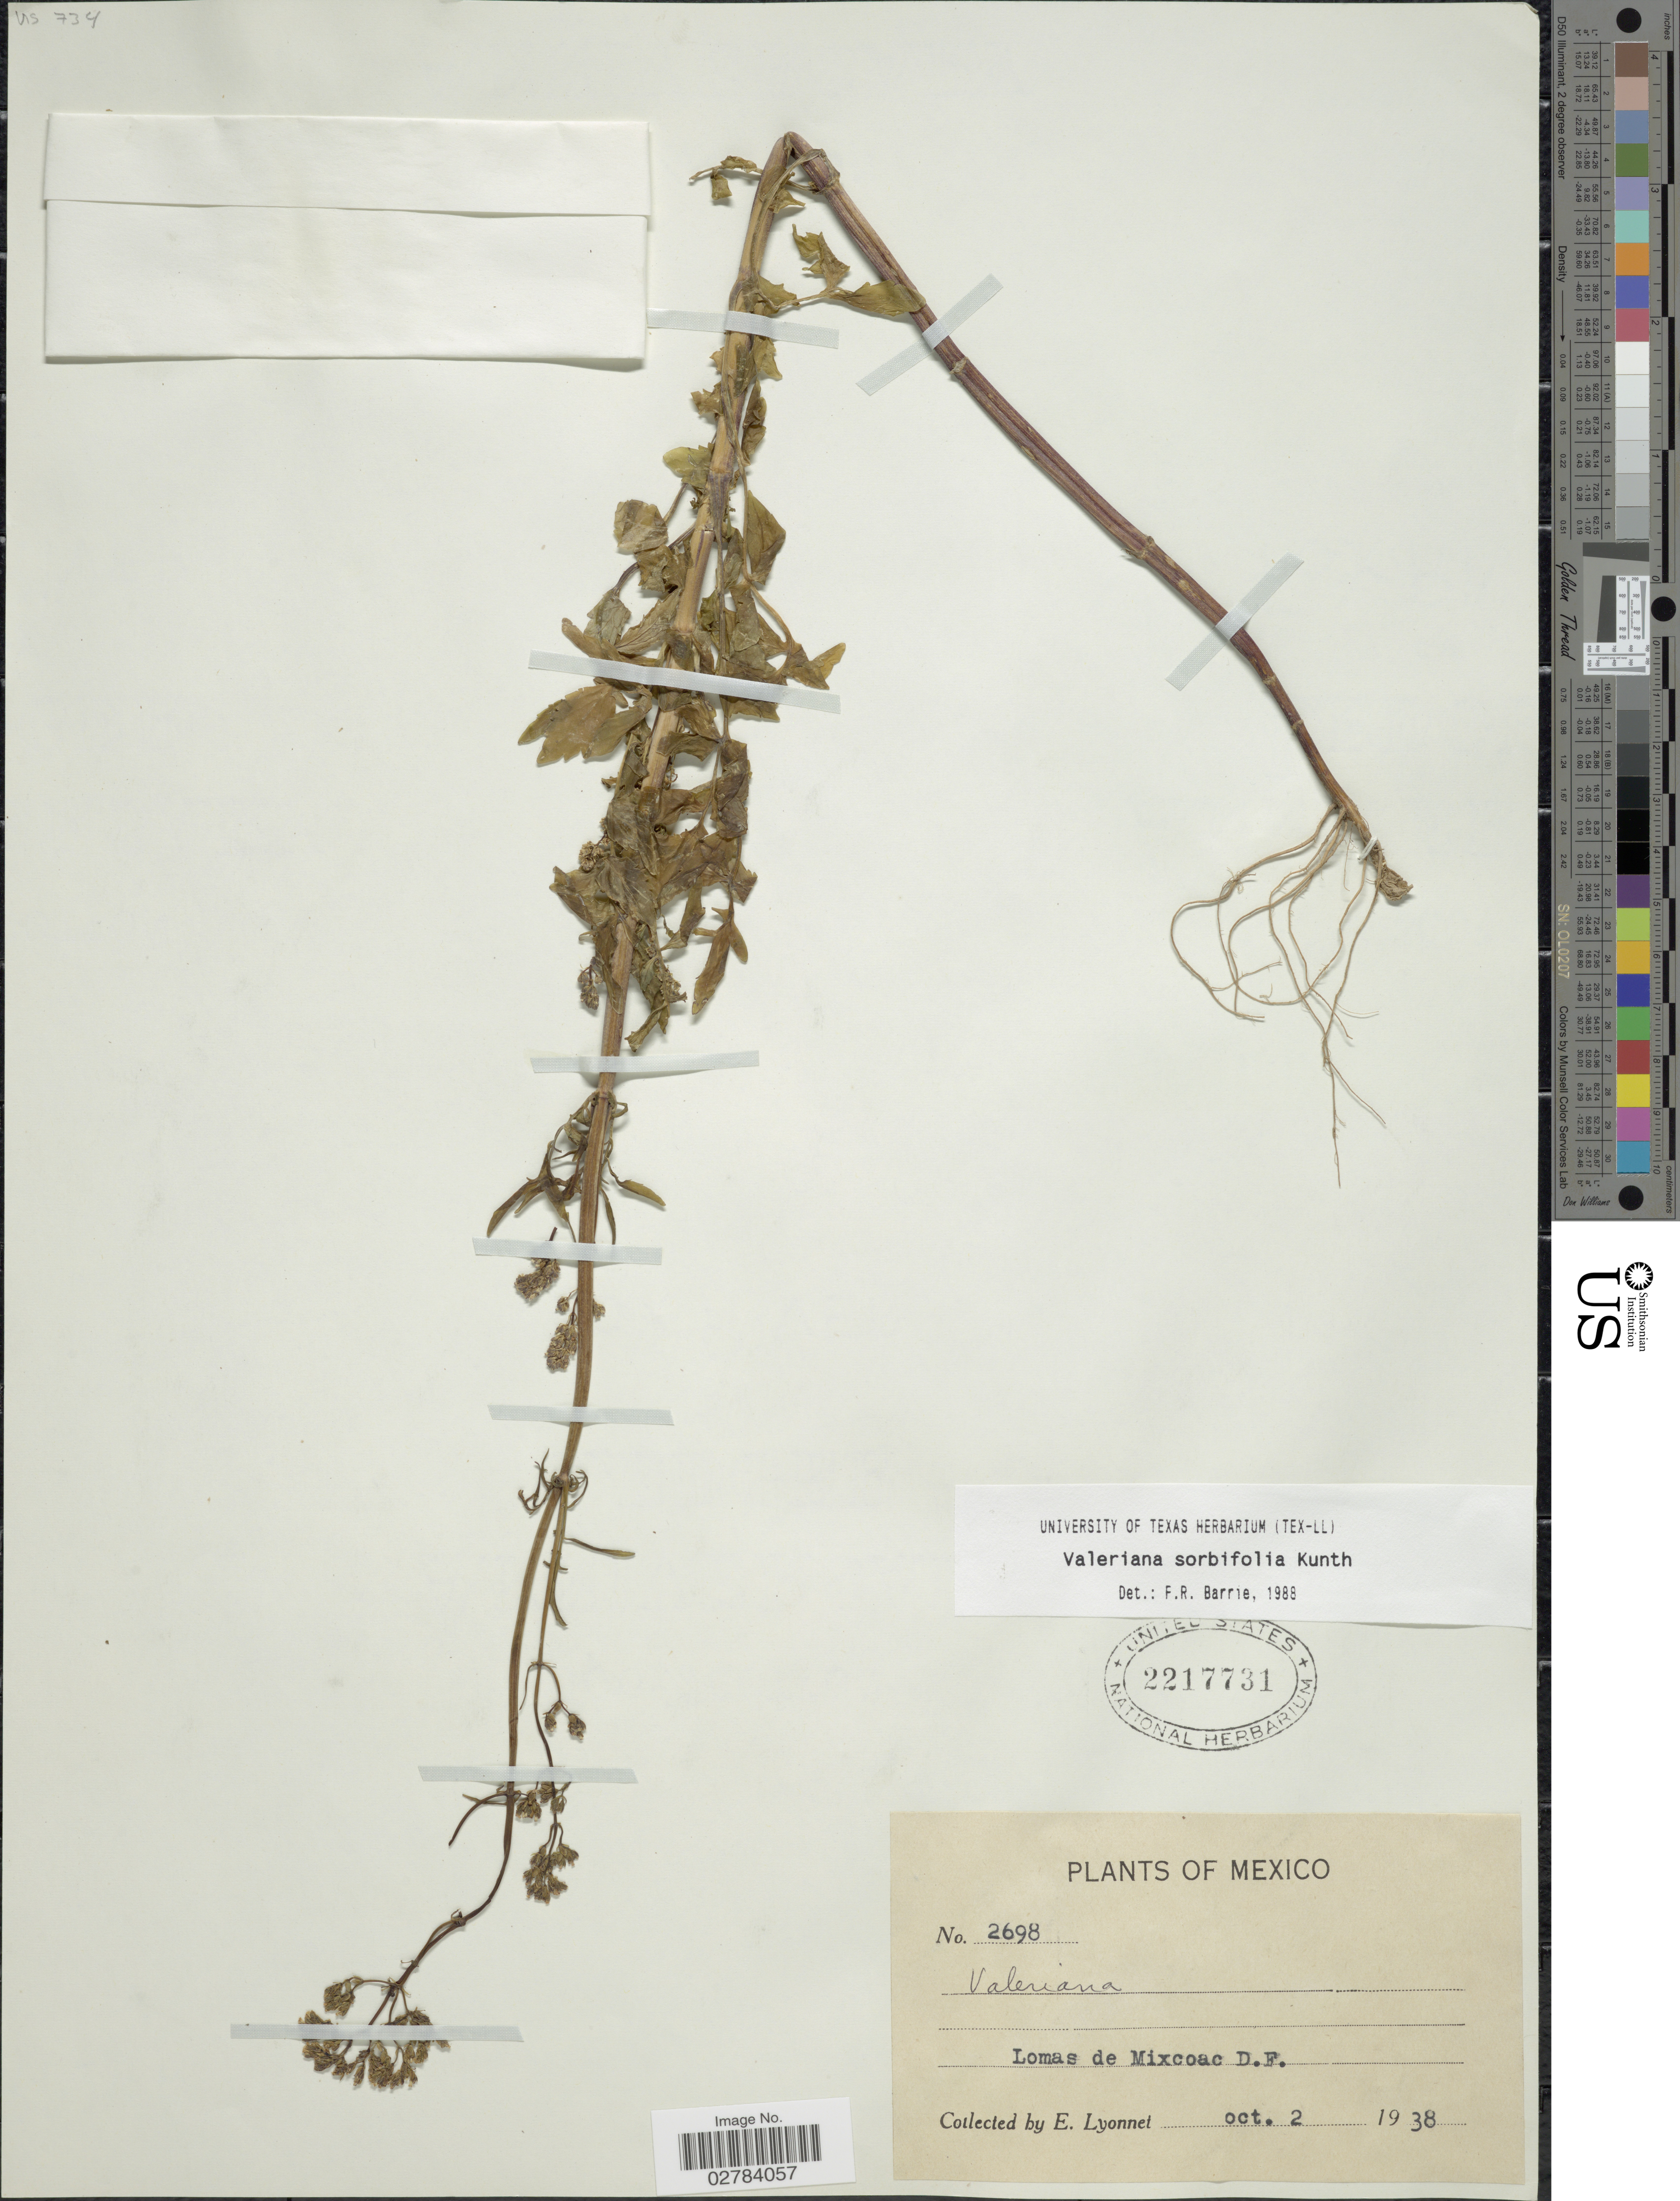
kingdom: Plantae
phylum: Tracheophyta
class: Magnoliopsida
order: Dipsacales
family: Caprifoliaceae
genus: Valeriana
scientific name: Valeriana sorbifolia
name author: Kunth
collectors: E. Lyonnet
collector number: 2698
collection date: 1938-10-02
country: Mexico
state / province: Distrito Federal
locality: Lomas de Mixcoac.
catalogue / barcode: US 2217731